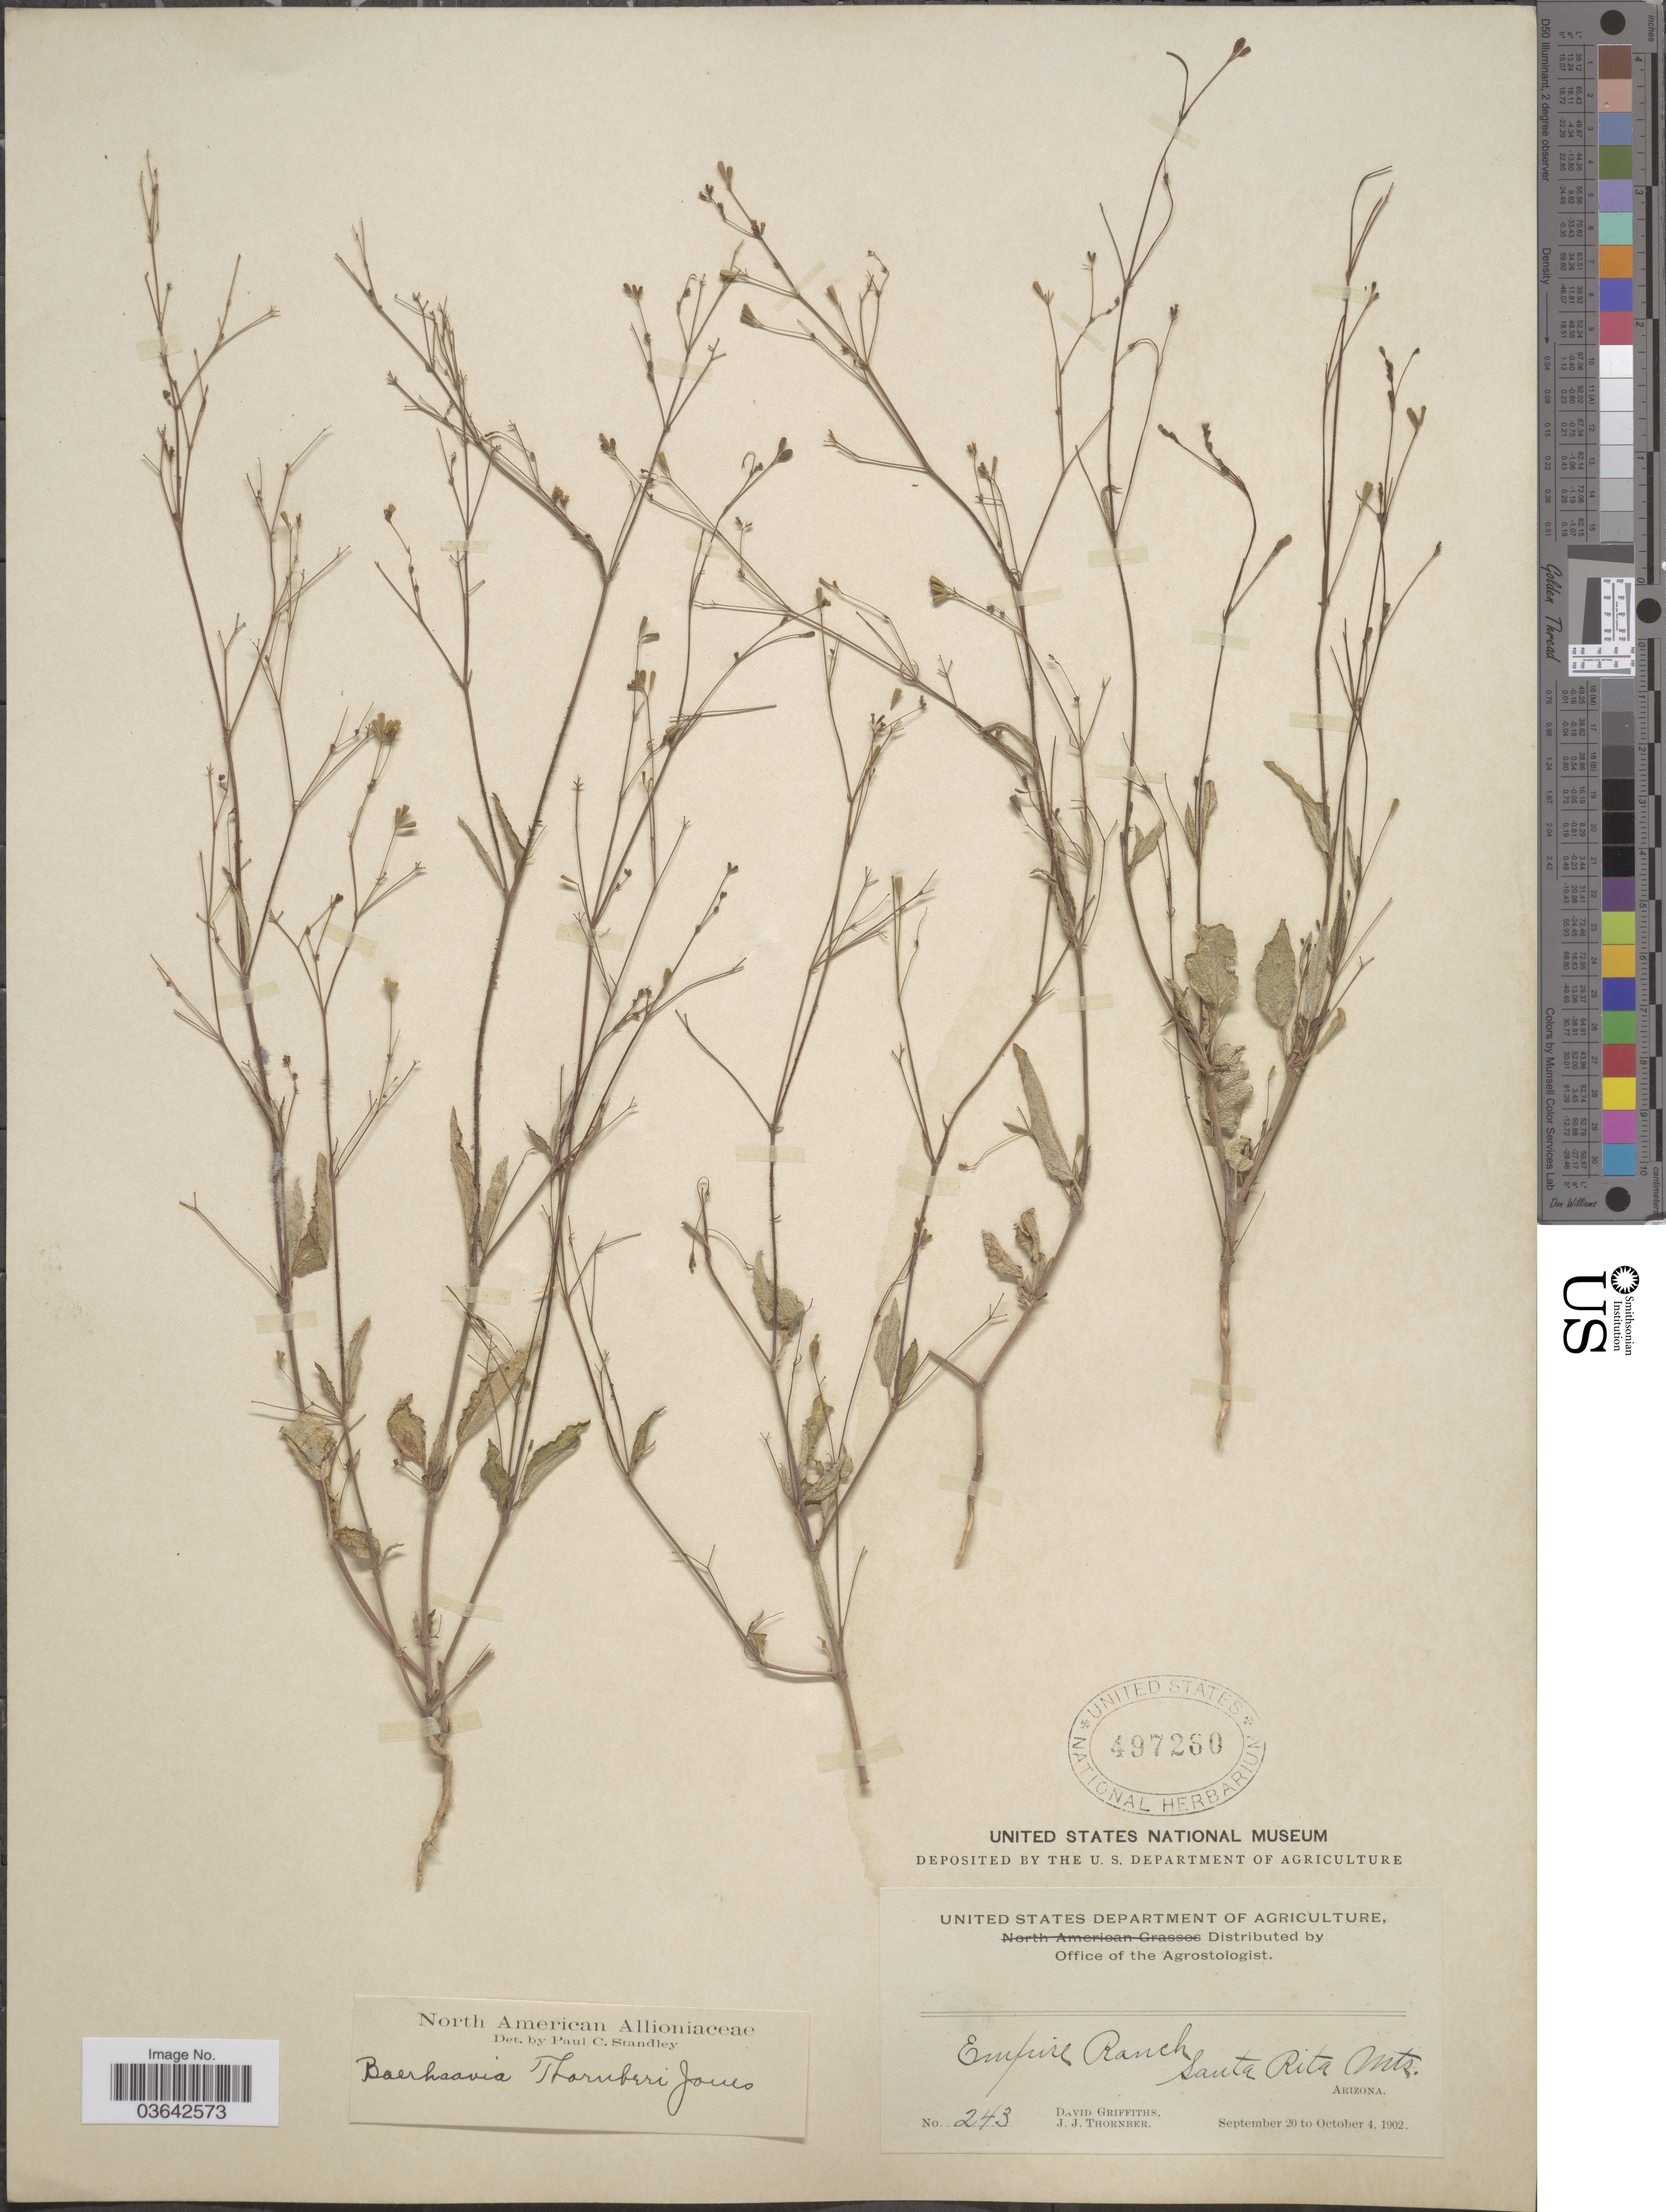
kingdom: Plantae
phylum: Tracheophyta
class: Magnoliopsida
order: Caryophyllales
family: Nyctaginaceae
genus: Boerhavia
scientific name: Boerhavia erecta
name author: L.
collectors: D. Griffiths & J. Thornber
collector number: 243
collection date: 1902-09-20/1902-10-04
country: United States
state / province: Arizona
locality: Empire Ranch. Santa Rita Mts.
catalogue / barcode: US 497260